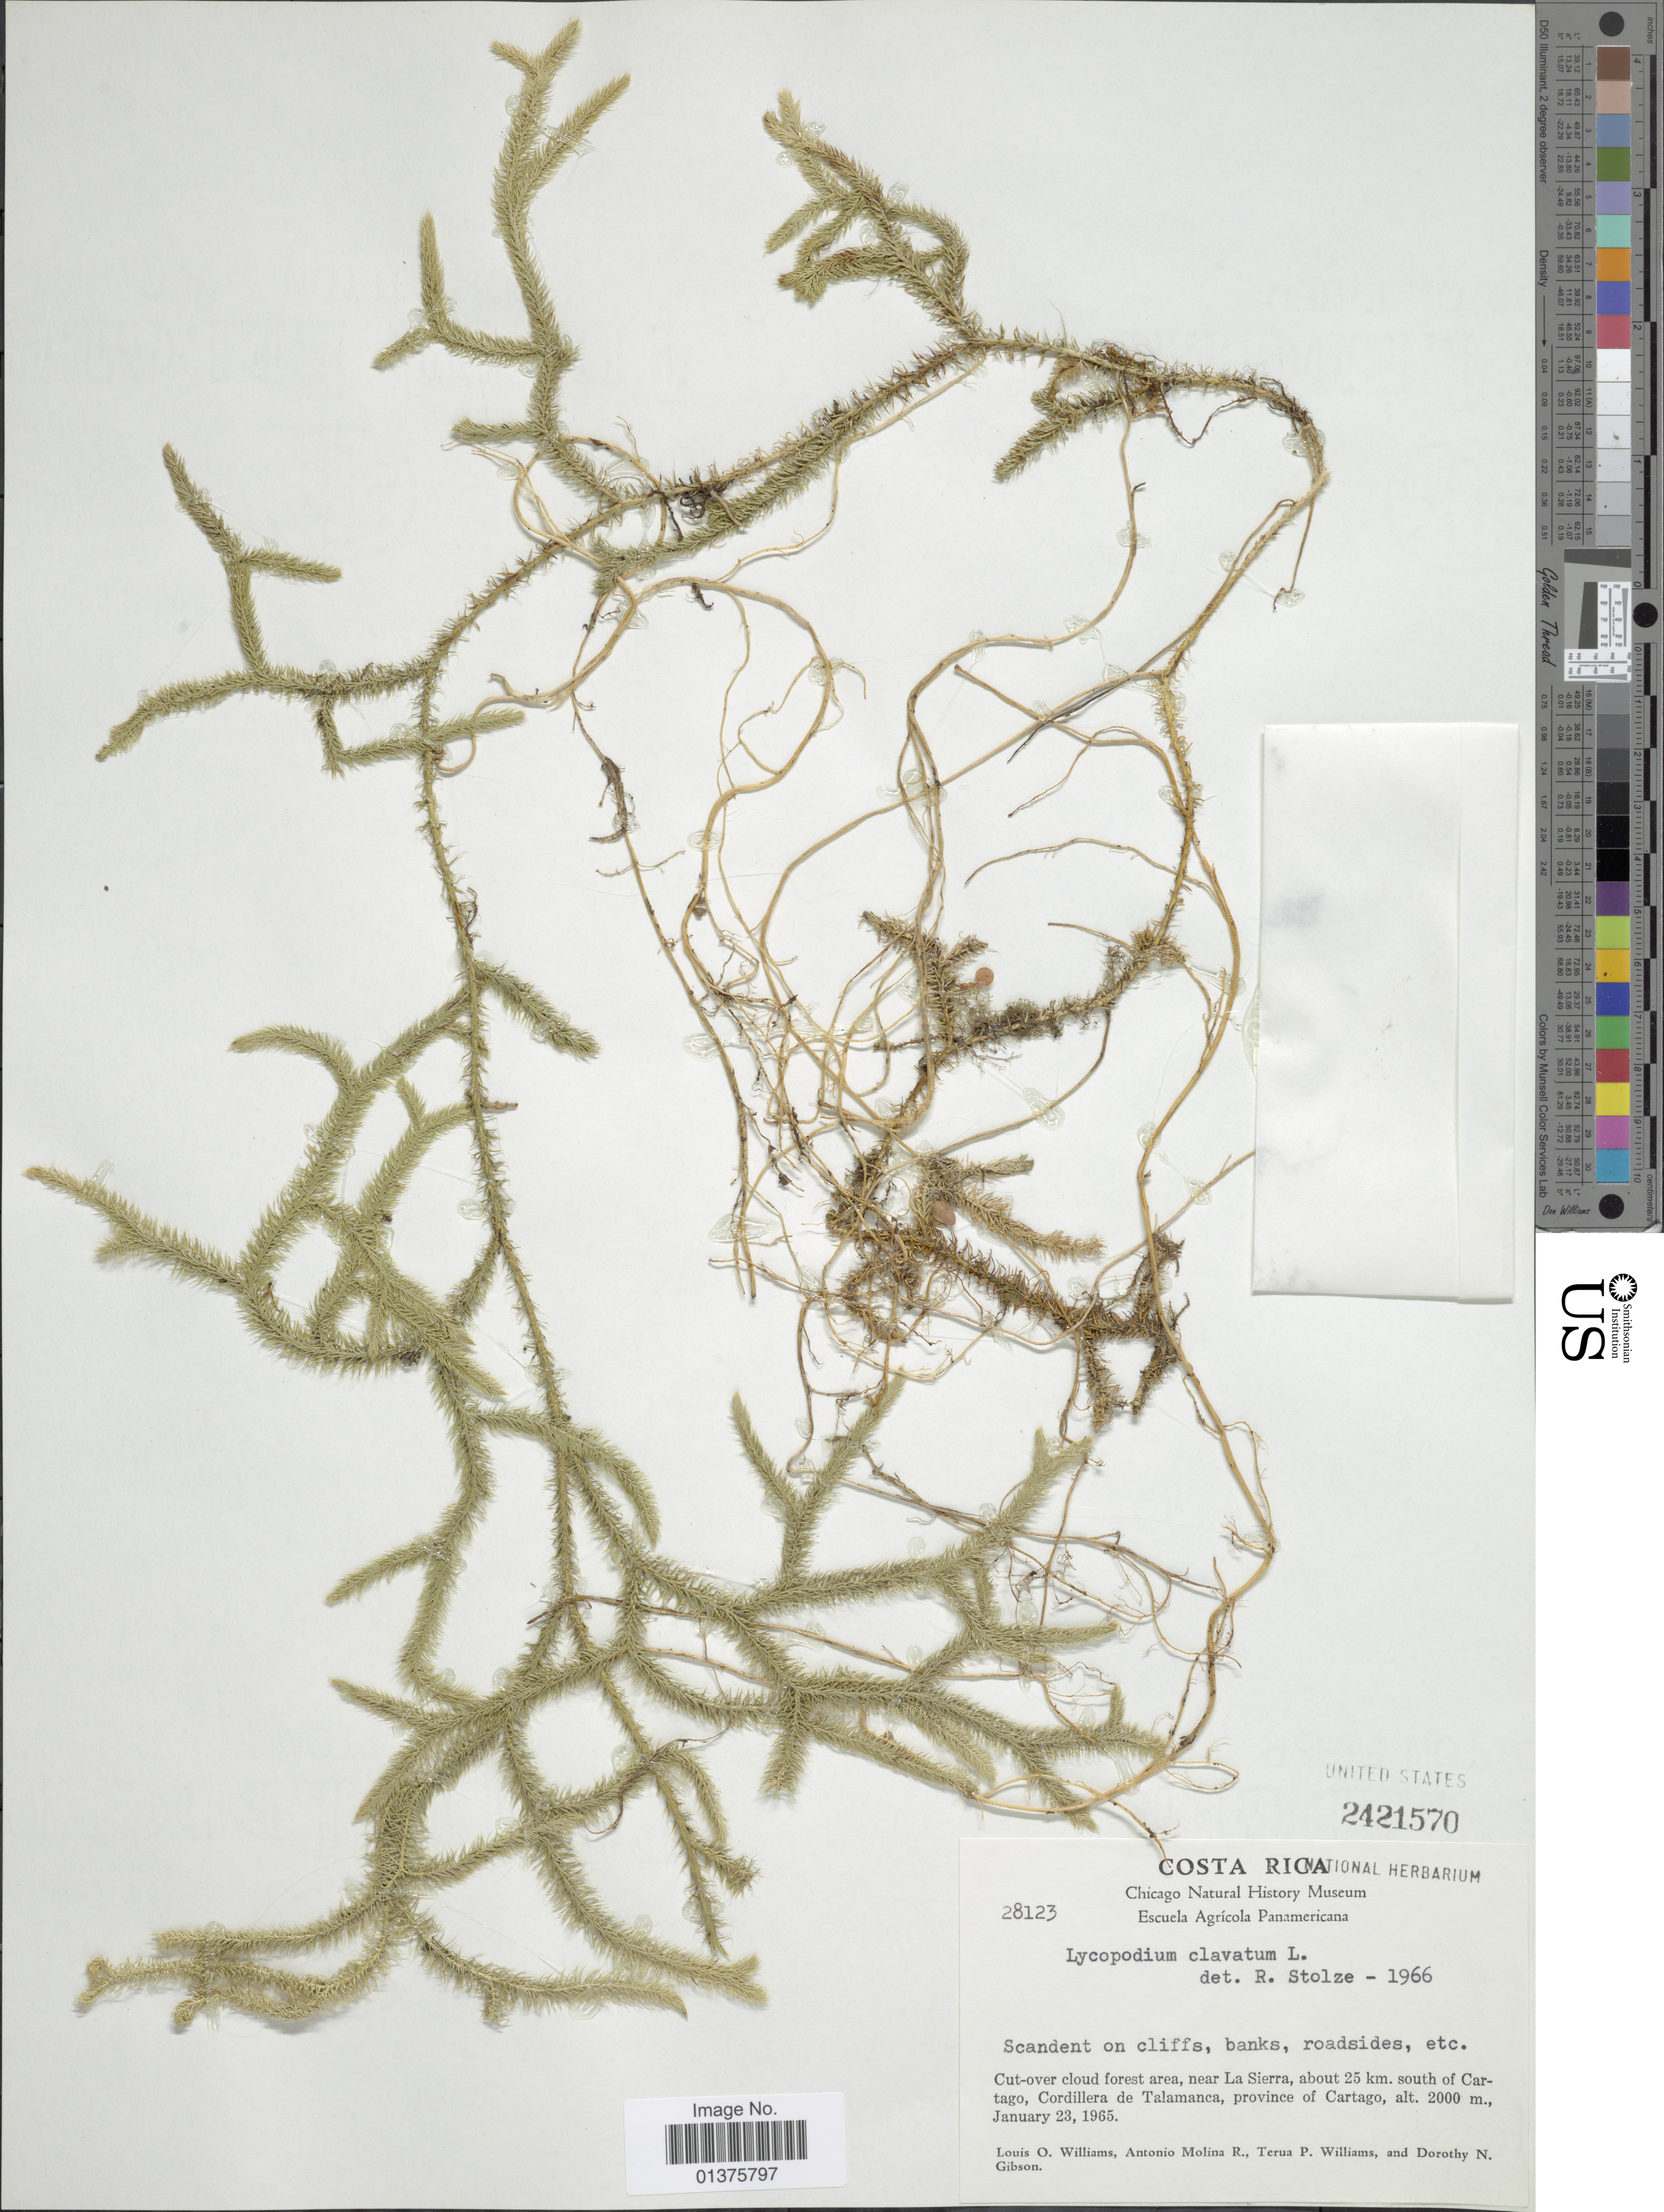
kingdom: Plantae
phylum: Tracheophyta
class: Lycopodiopsida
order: Lycopodiales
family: Lycopodiaceae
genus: Lycopodium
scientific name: Lycopodium clavatum var. aristatum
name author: (Humb. & Bonpl. ex Willd.) Spring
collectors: L. O. Williams, A. Molina R., T. P. Williams & D. N. Gibson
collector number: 28123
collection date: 1965-01-23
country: Costa Rica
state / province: Cartago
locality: Cut-over cloud forest area, near La Sierra, about 25 south of Cartago, Cordillera de Talamanca, provincie of Cartago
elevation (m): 2000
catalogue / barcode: US 2421570